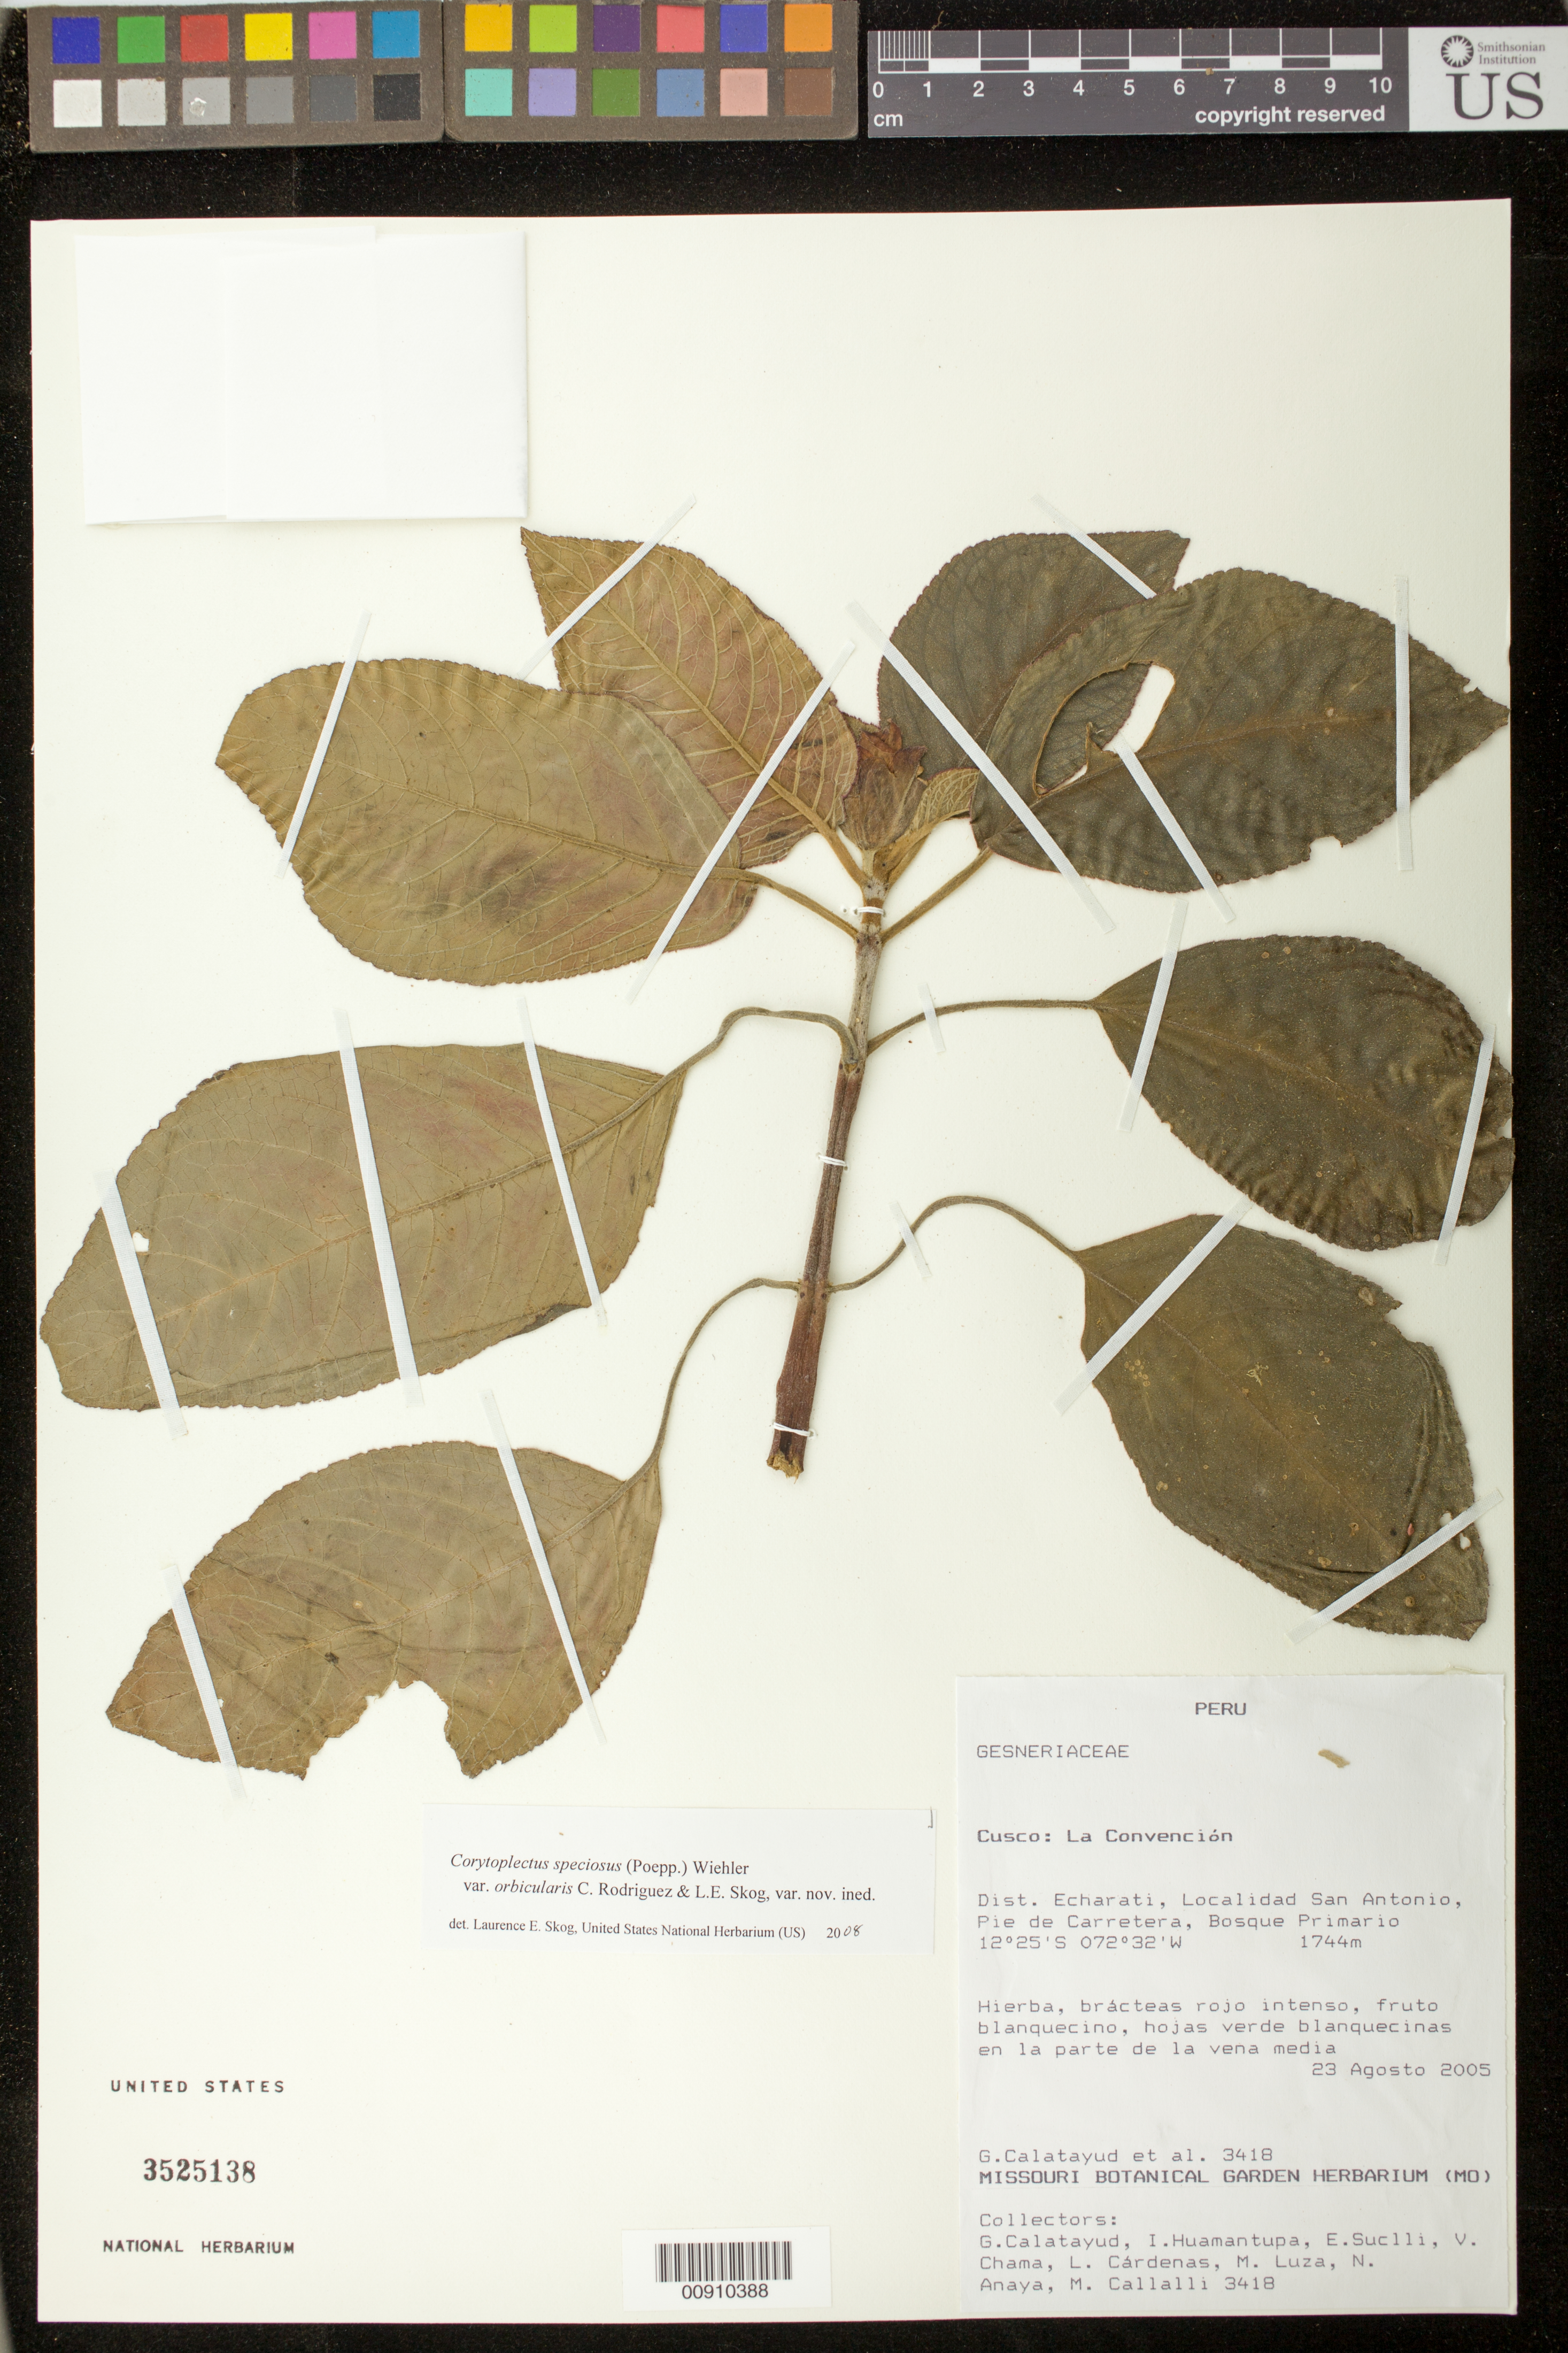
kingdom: Plantae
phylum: Tracheophyta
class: Magnoliopsida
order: Lamiales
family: Gesneriaceae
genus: Corytoplectus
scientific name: Corytoplectus speciosus var. orbicularis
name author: Rodr.-Flores & L.E. Skog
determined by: Skog, Laurence E.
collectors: G. Calatayud & et al.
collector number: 3418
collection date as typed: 23 Aug 2005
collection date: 2005-08-23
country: Peru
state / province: Cusco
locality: Cusco: La Convención. Dist. Echarati, Localidad San Antonio, Pie de Carretera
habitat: Bosque primario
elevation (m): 1744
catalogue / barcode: US 3525138